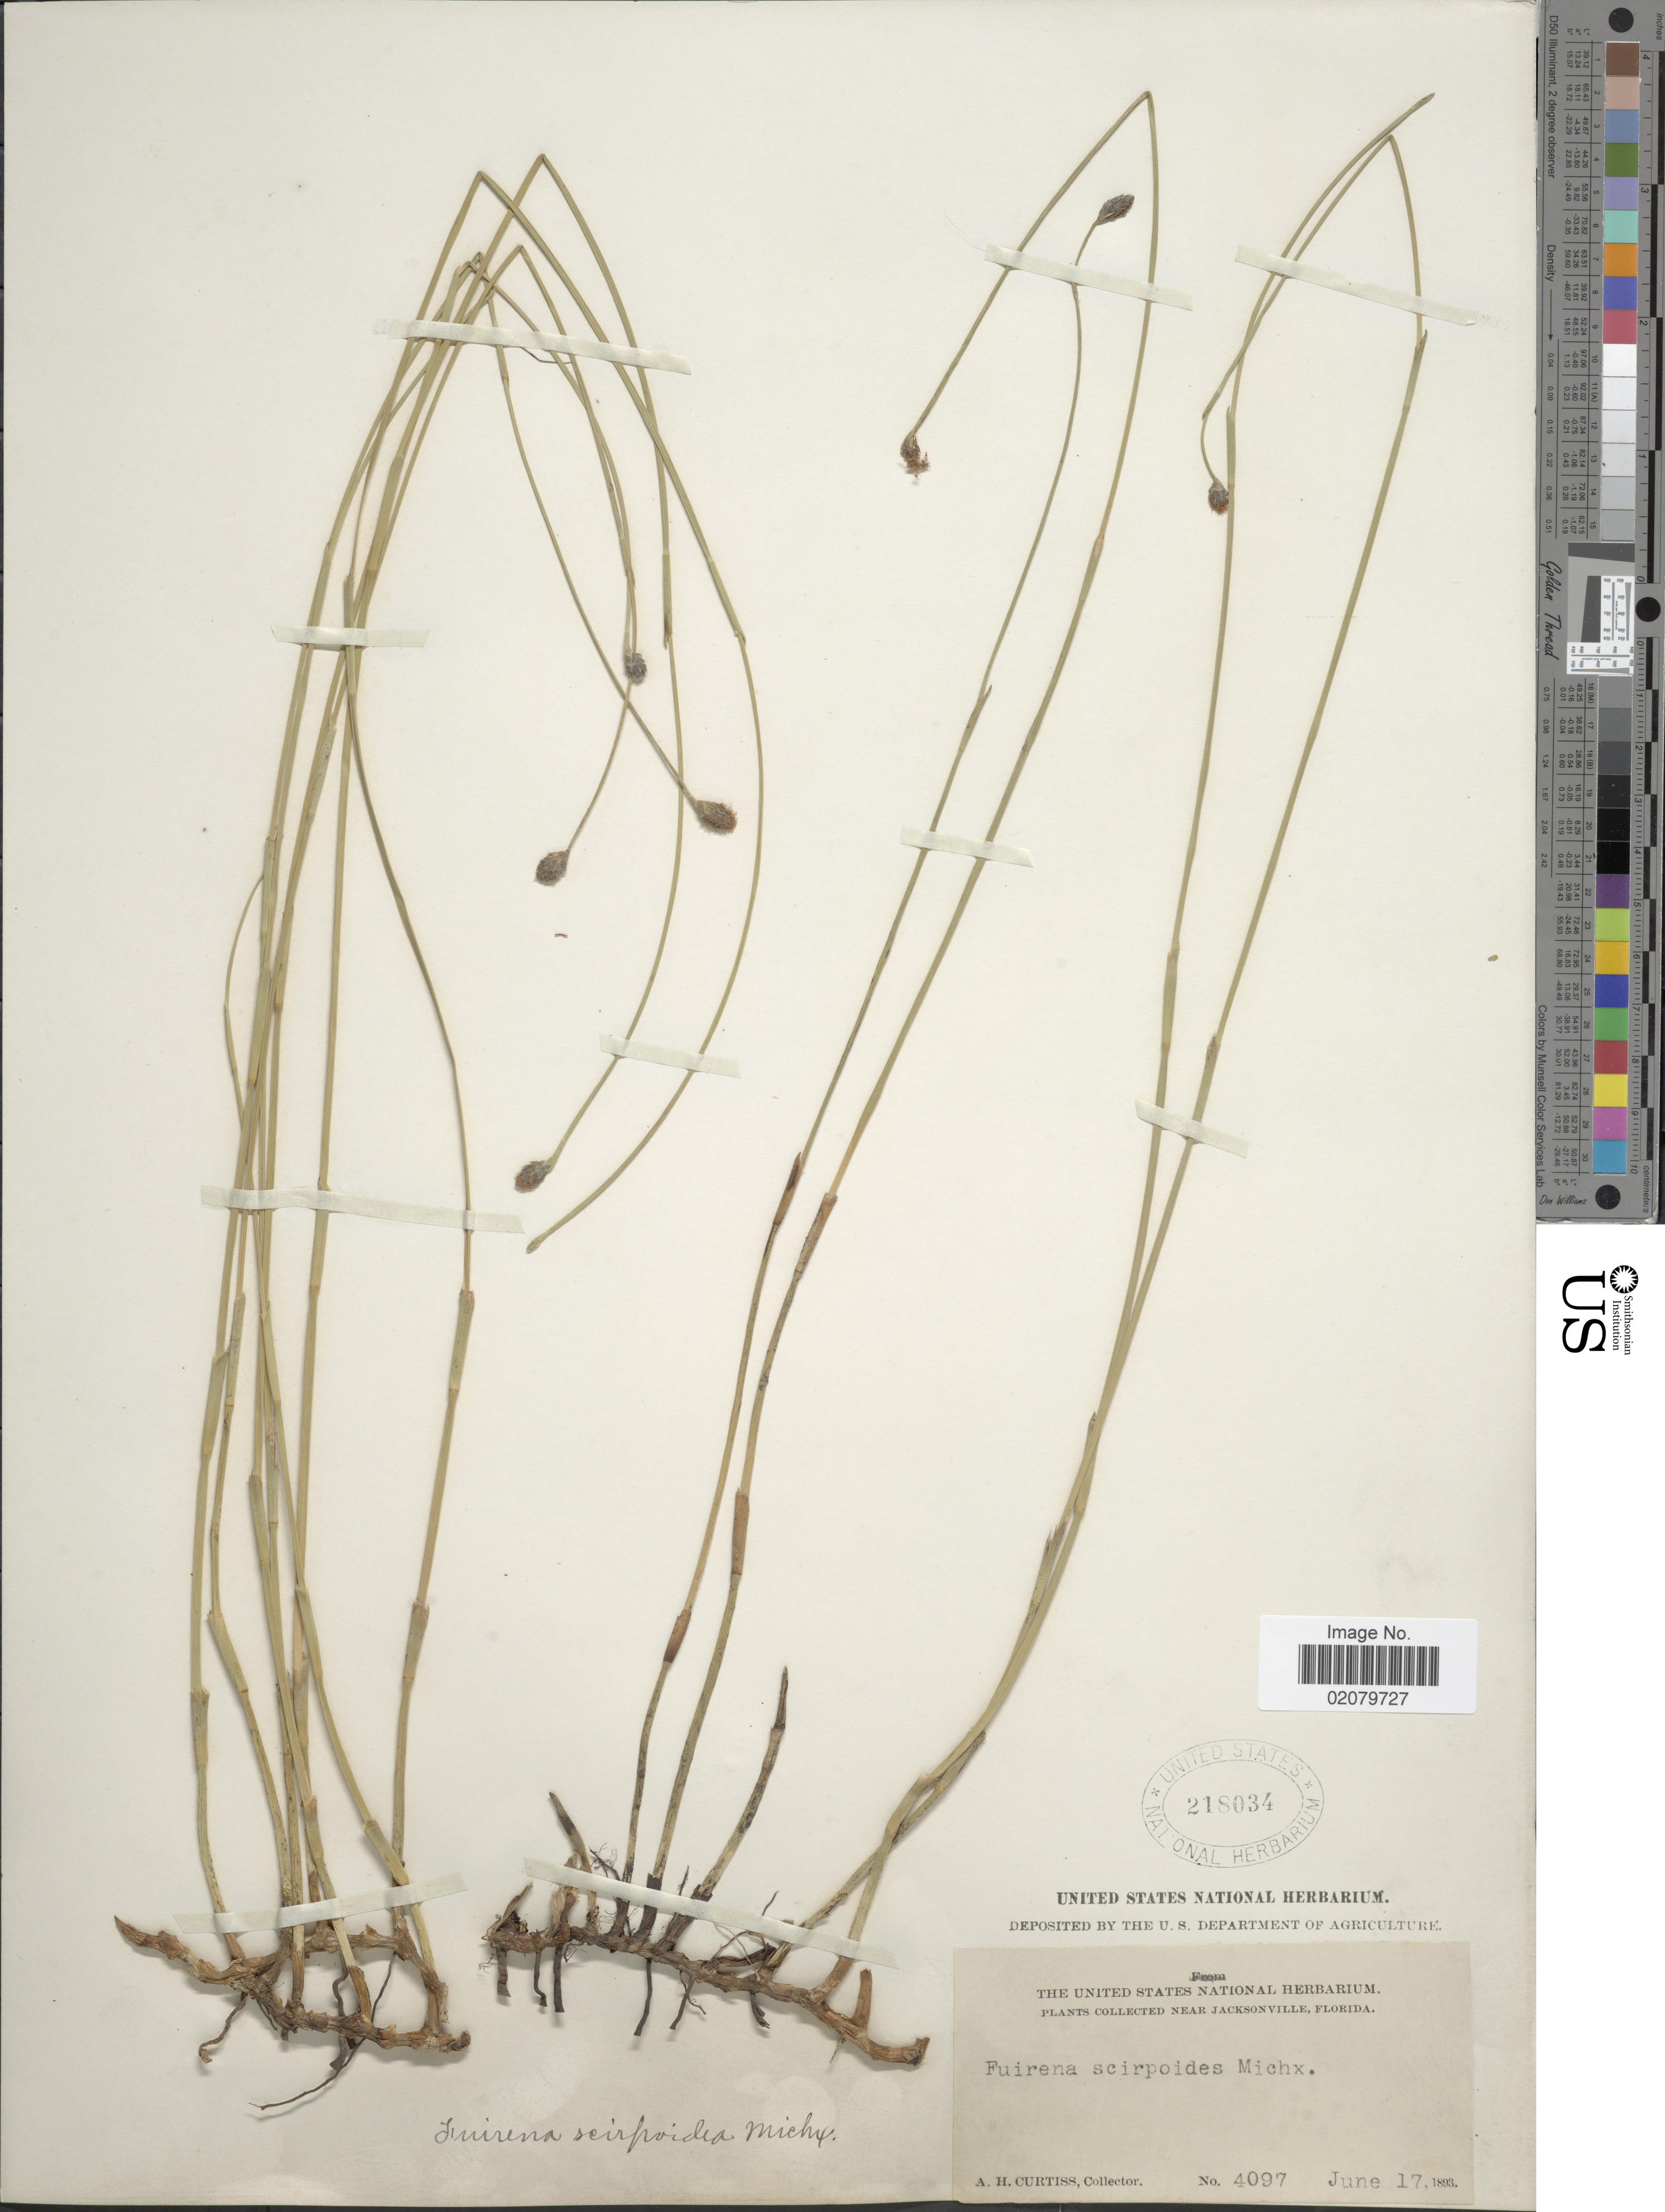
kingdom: Plantae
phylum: Tracheophyta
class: Liliopsida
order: Poales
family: Cyperaceae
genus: Fuirena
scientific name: Fuirena scirpoidea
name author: Michx.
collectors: A. H. Curtiss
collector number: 4097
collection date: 1893-06-17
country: United States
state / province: Florida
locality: Near Jacksonville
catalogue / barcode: US 218034